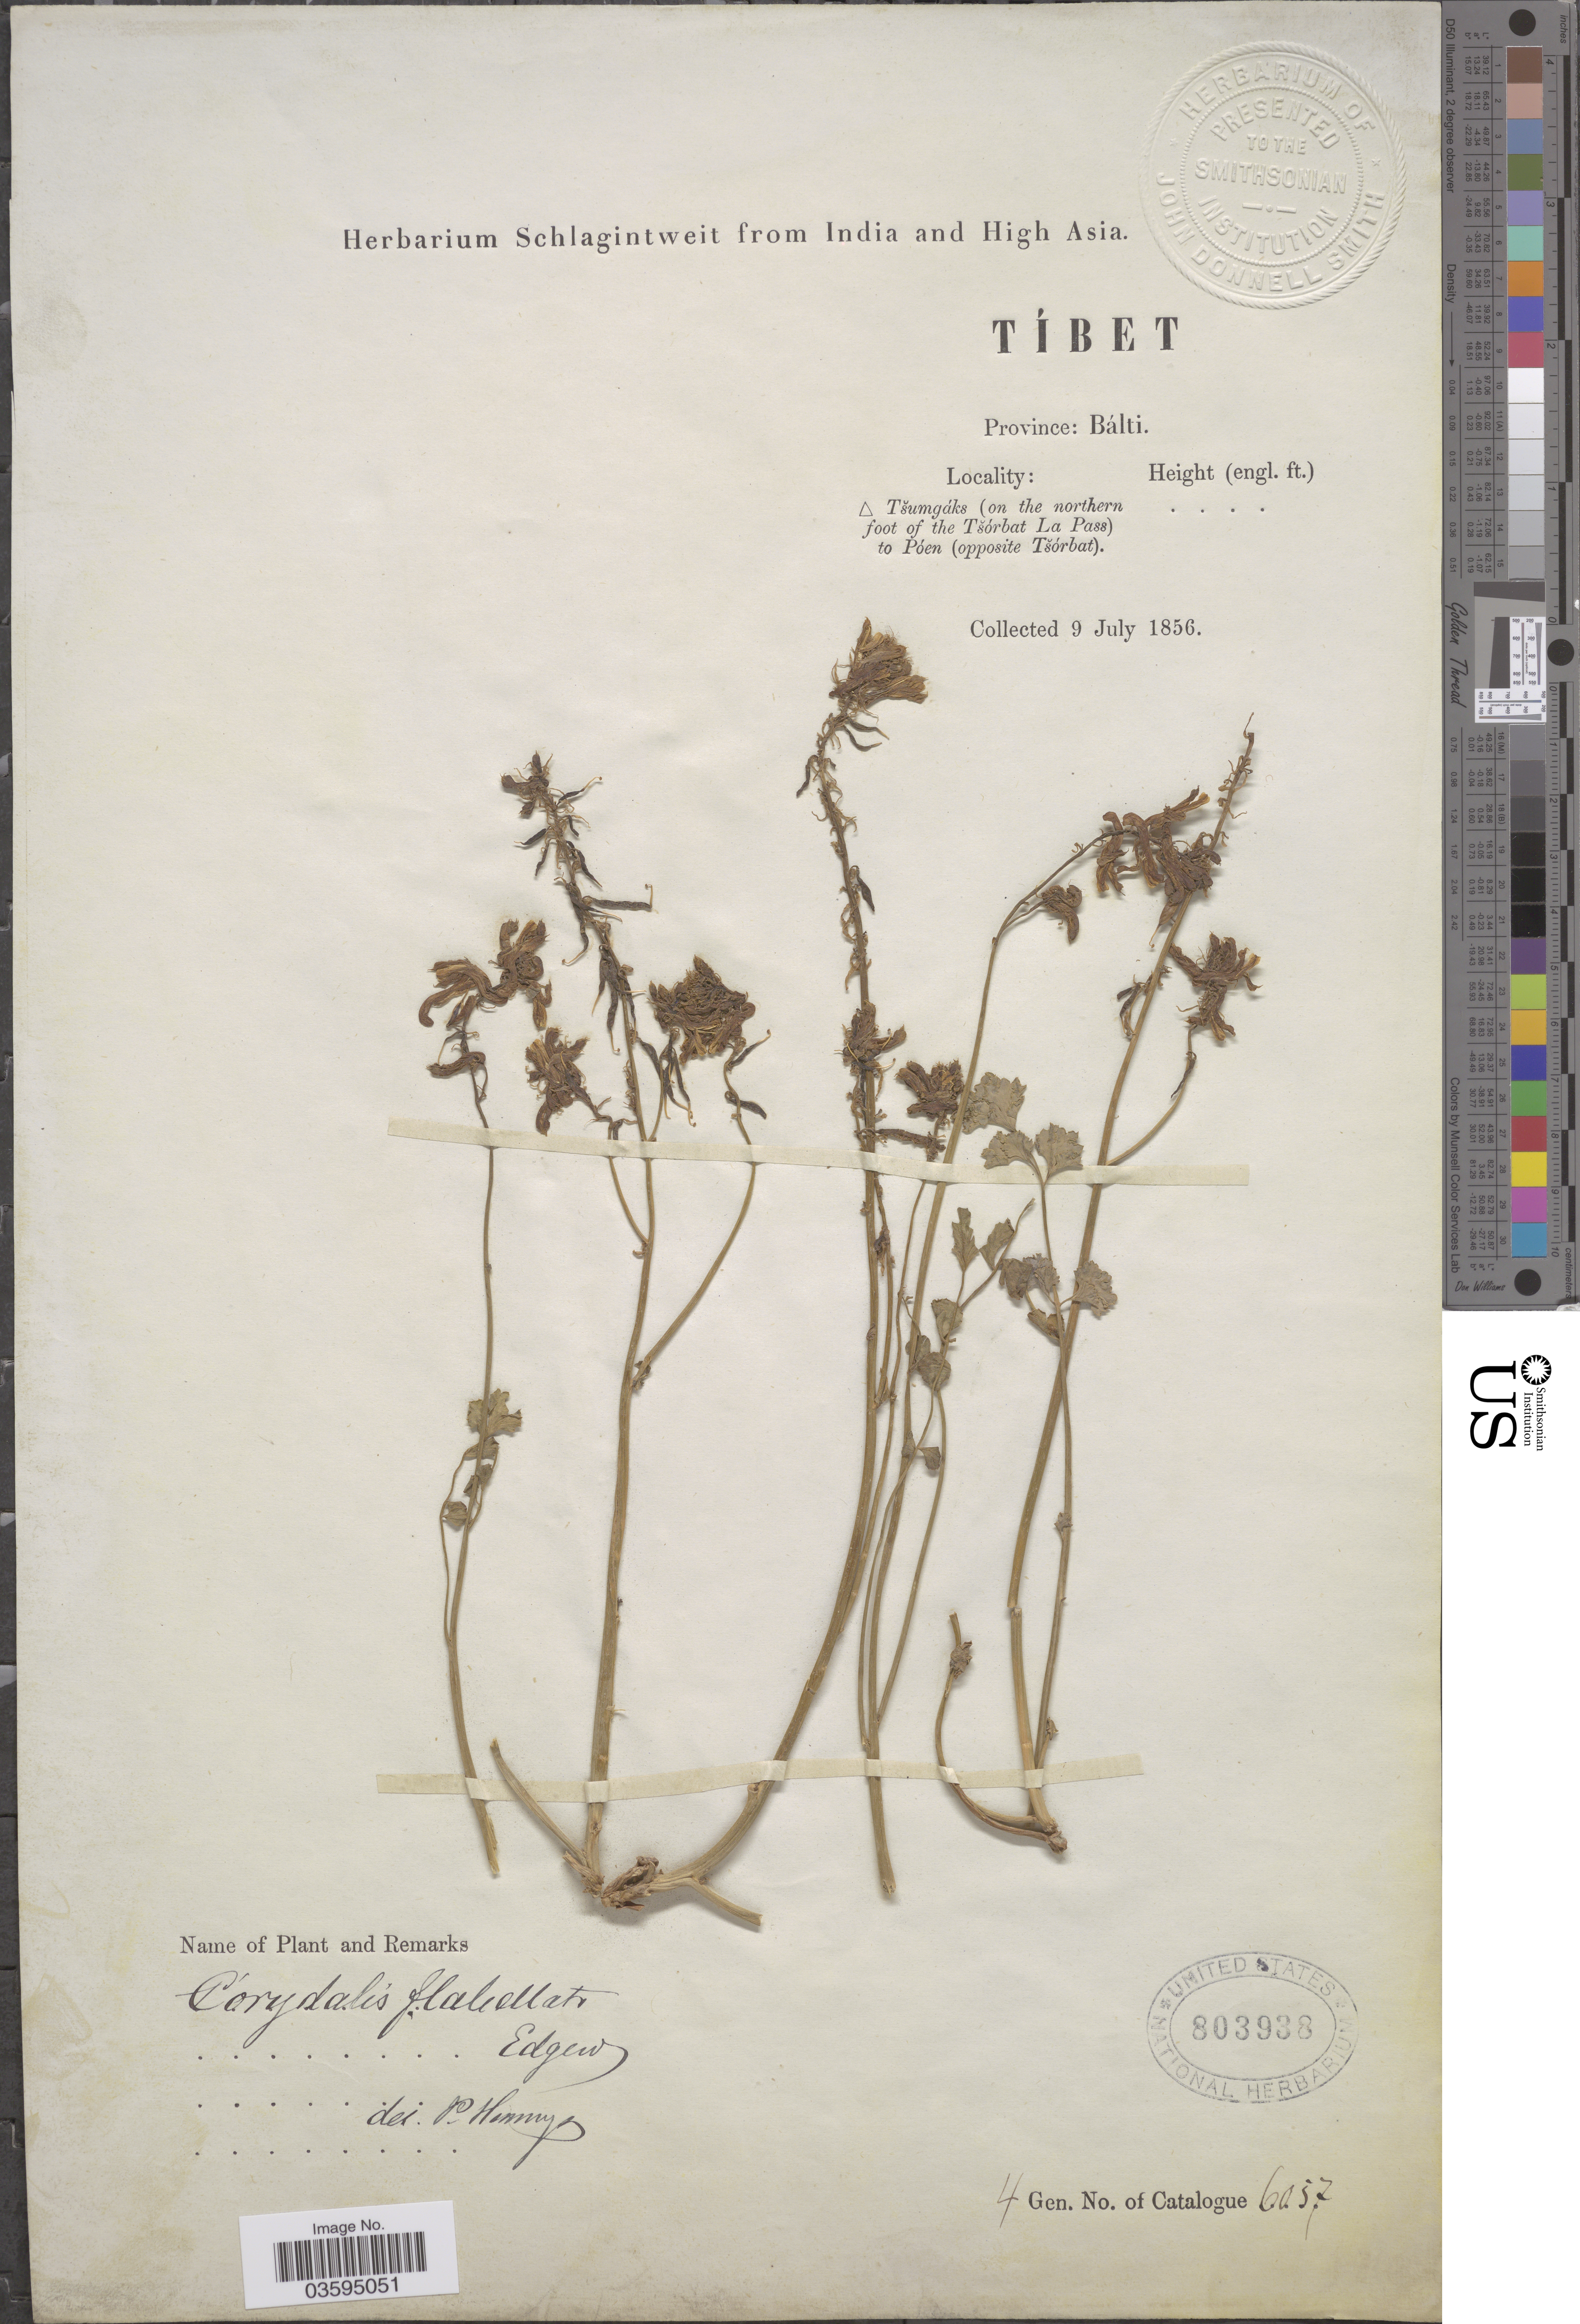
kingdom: Plantae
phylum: Tracheophyta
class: Magnoliopsida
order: Ranunculales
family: Papaveraceae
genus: Corydalis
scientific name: Corydalis flabellata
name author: Edgew.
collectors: ex herb. Schlagintweit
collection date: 1856-07-09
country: China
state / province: Xizang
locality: Tíbet. Bálti. Tšumgáks (on the northern foot of the Tšórbat La Pass) to Póen (opposite Tšórbat).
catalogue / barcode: US 803938